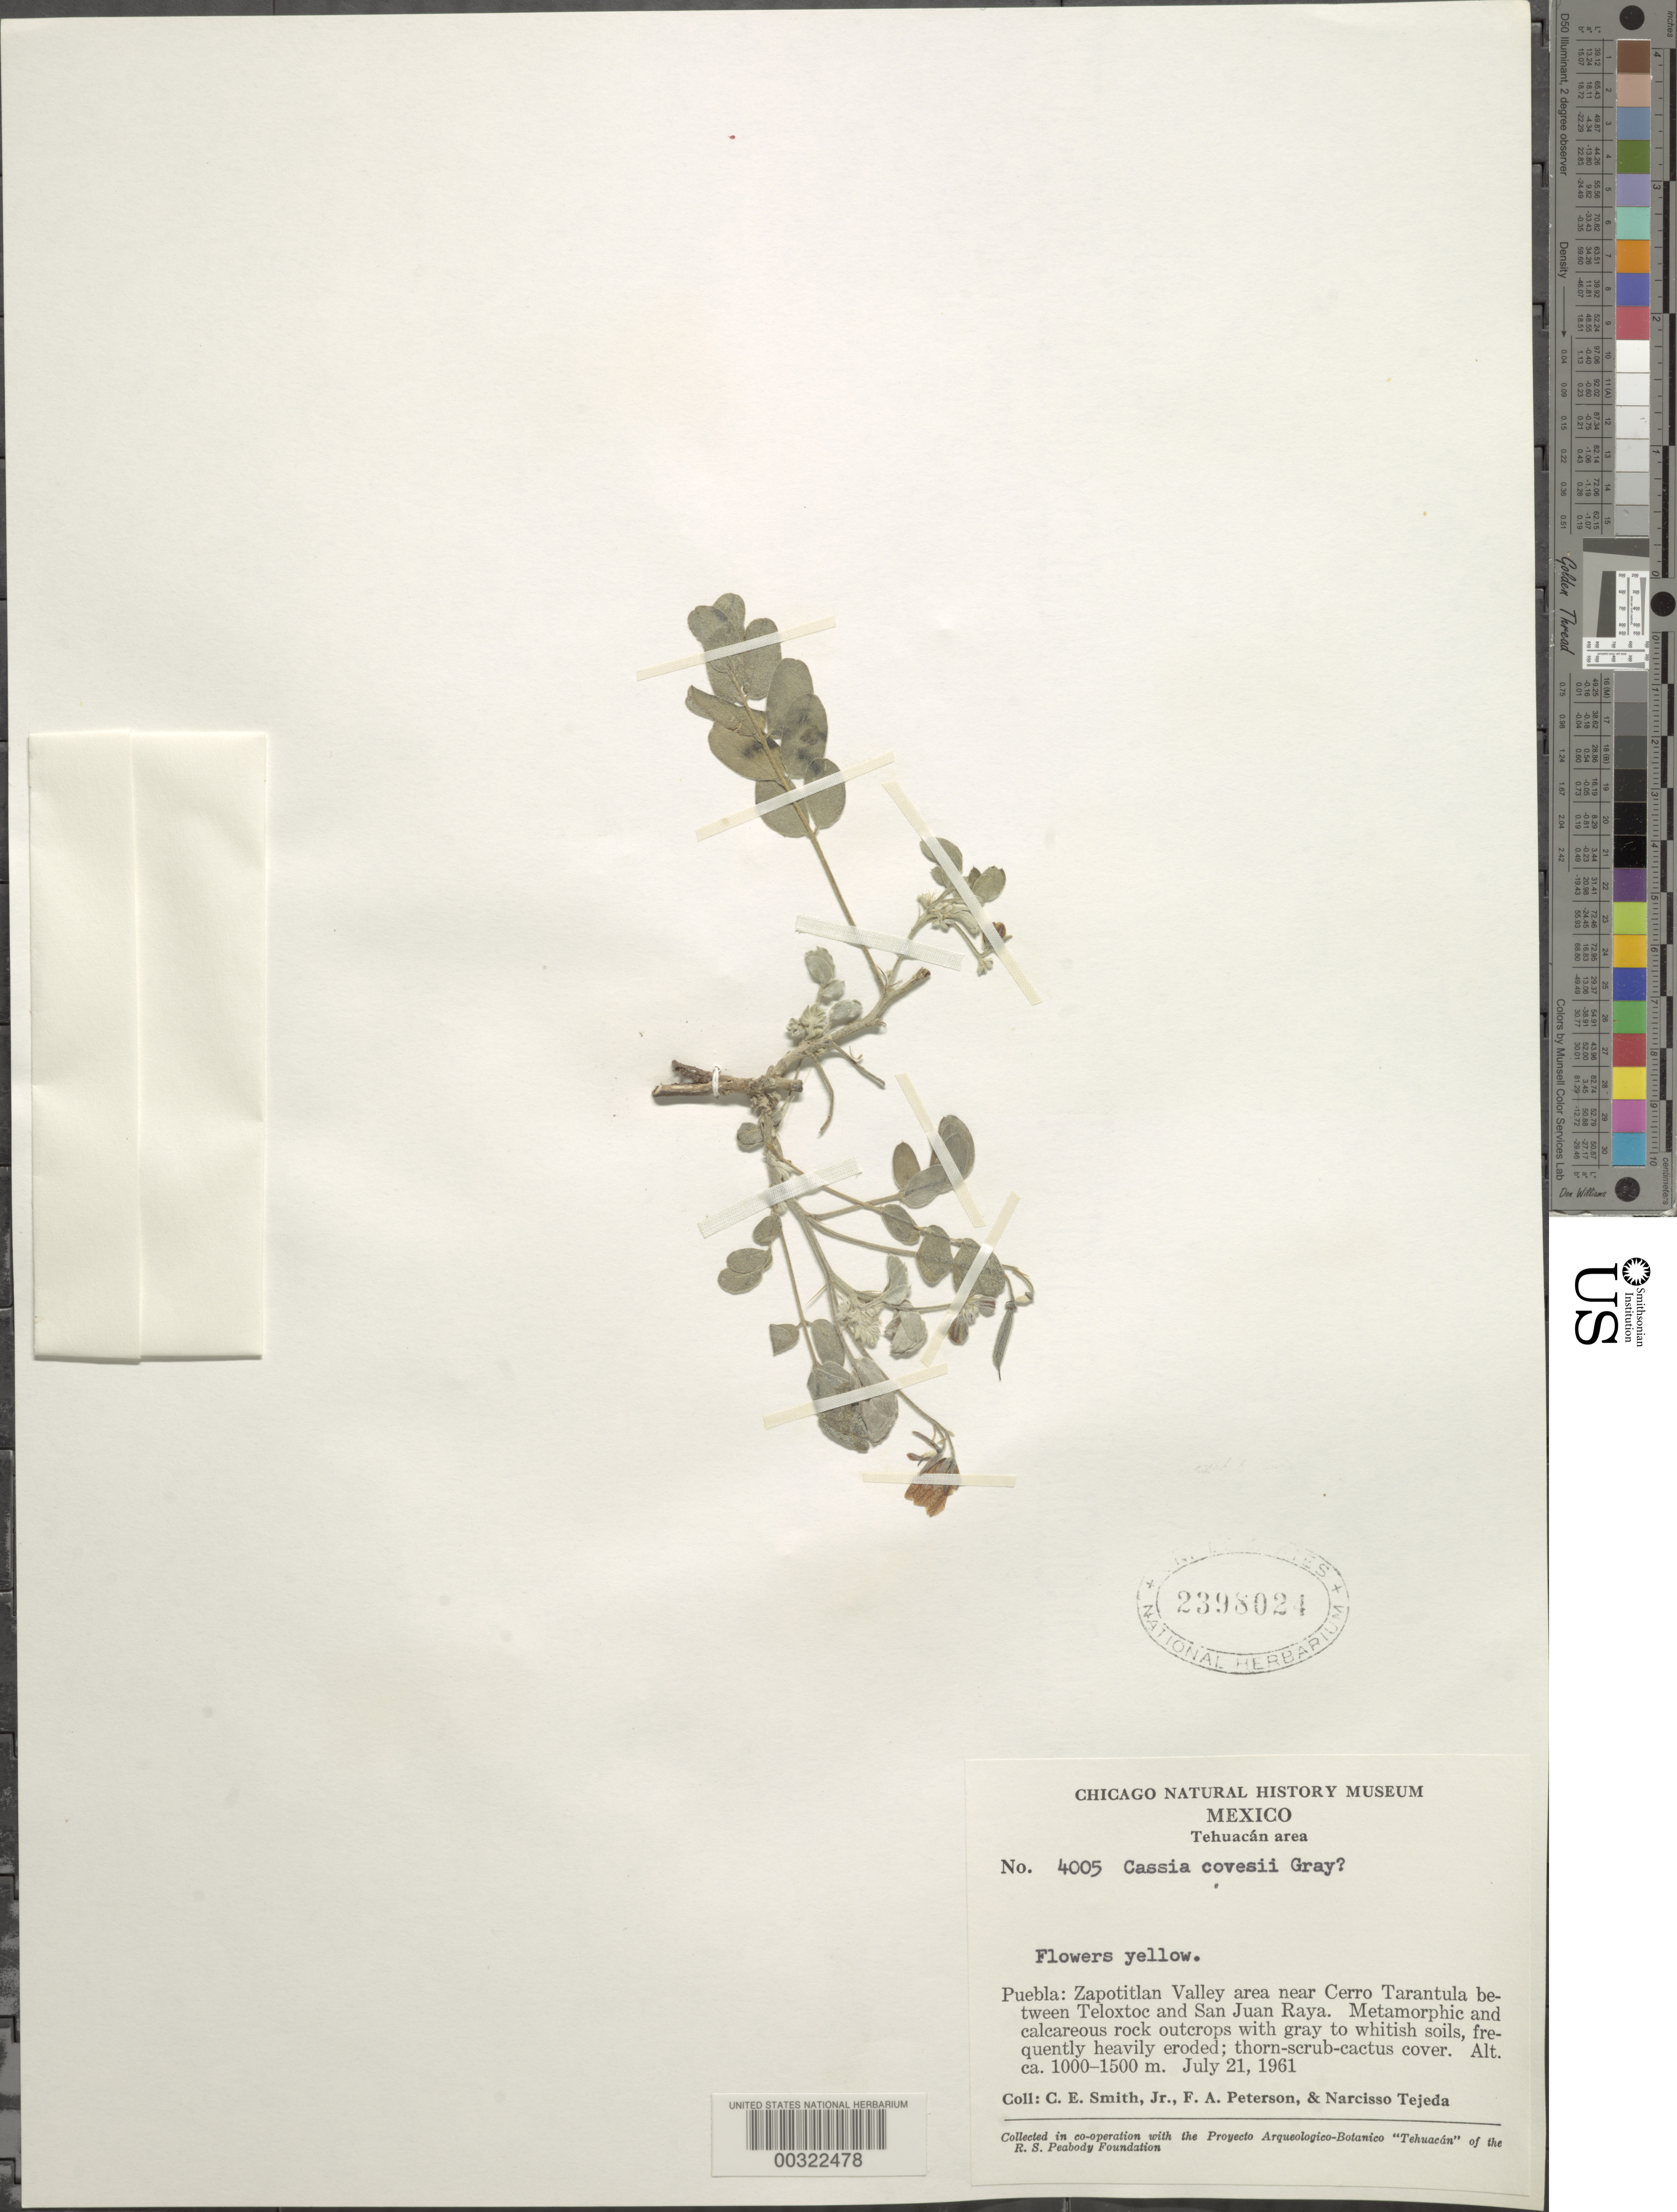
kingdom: Plantae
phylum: Tracheophyta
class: Magnoliopsida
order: Fabales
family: Fabaceae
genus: Senna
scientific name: Senna covesii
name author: (A. Gray) H.S. Irwin & Barneby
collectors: C. E. Smith Jr., F. A. Peterson & N. Tejeda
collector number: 4005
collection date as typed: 21 Jul 1961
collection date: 1961-07-21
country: Mexico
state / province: Puebla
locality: Zapotitlan valley near cerro tarantula between teloxtoc and san juan raya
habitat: Soils gray to whitish with calcareous and metamorphic rocks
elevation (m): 1000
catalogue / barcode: US 2398024